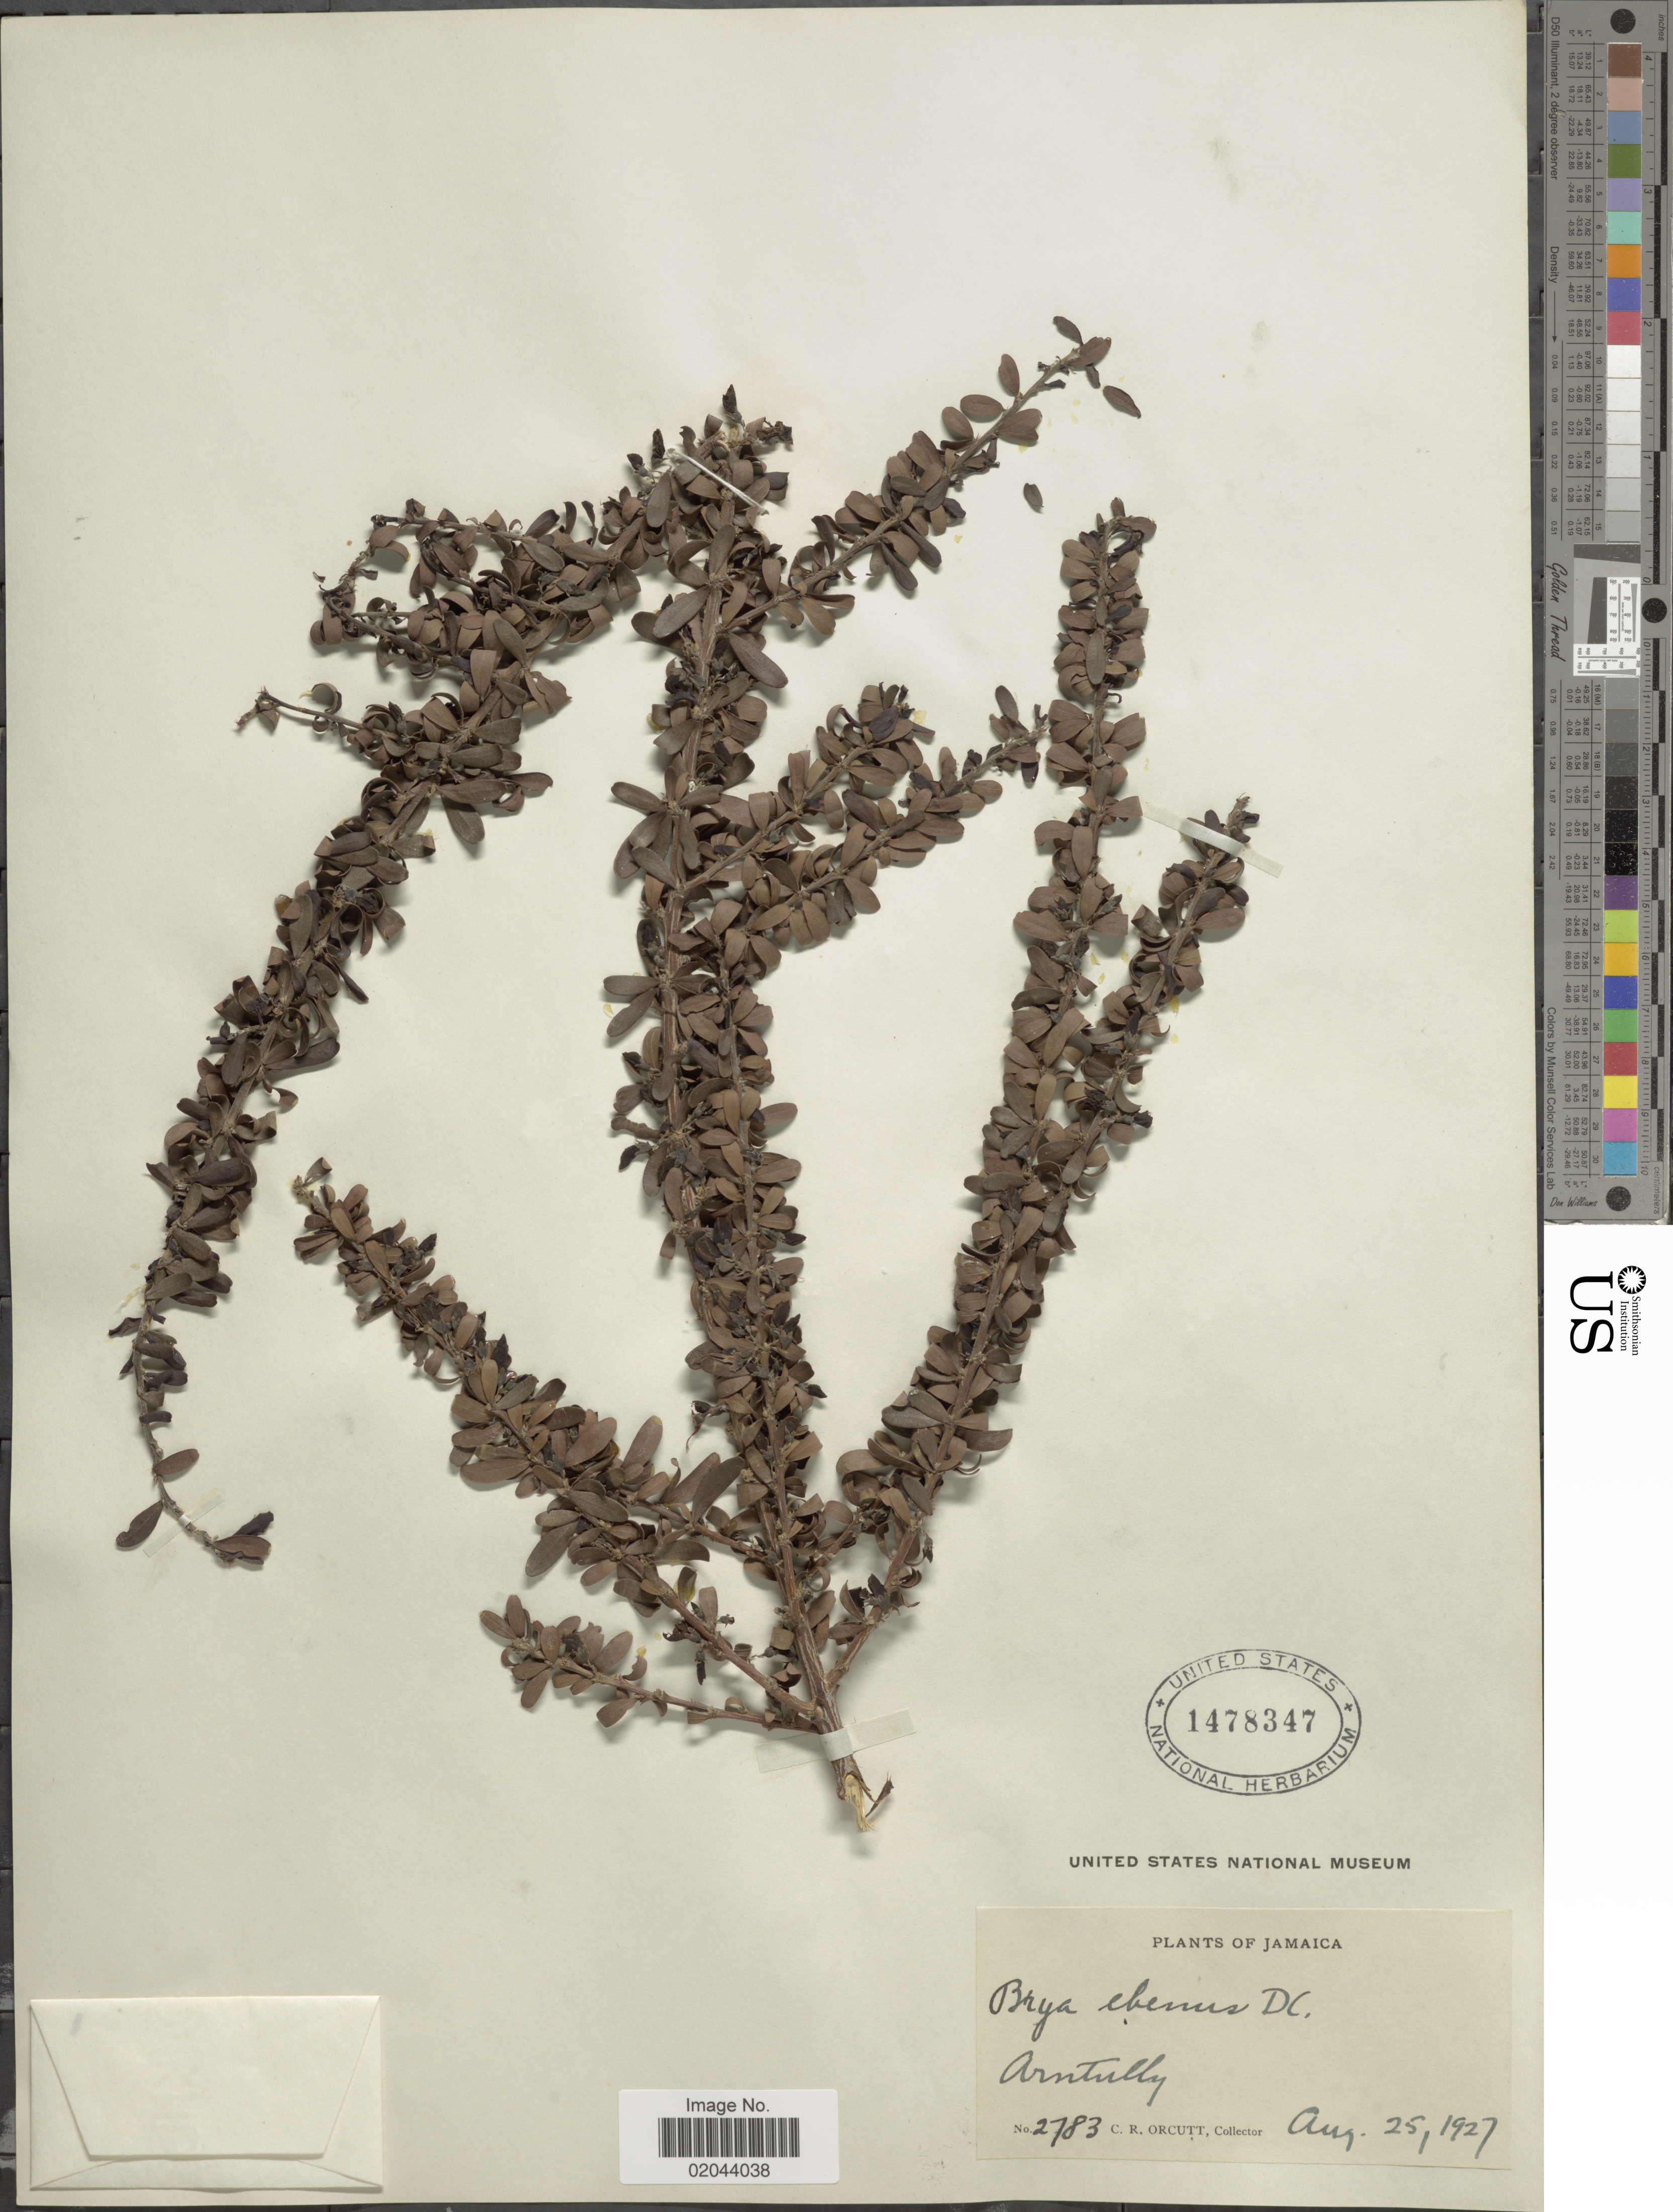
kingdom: Plantae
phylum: Tracheophyta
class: Magnoliopsida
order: Fabales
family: Fabaceae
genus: Brya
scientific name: Brya ebenus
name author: (L.) DC.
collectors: C. R. Orcutt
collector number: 2783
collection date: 1927-08-25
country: Jamaica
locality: Arntully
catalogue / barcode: US 1478347